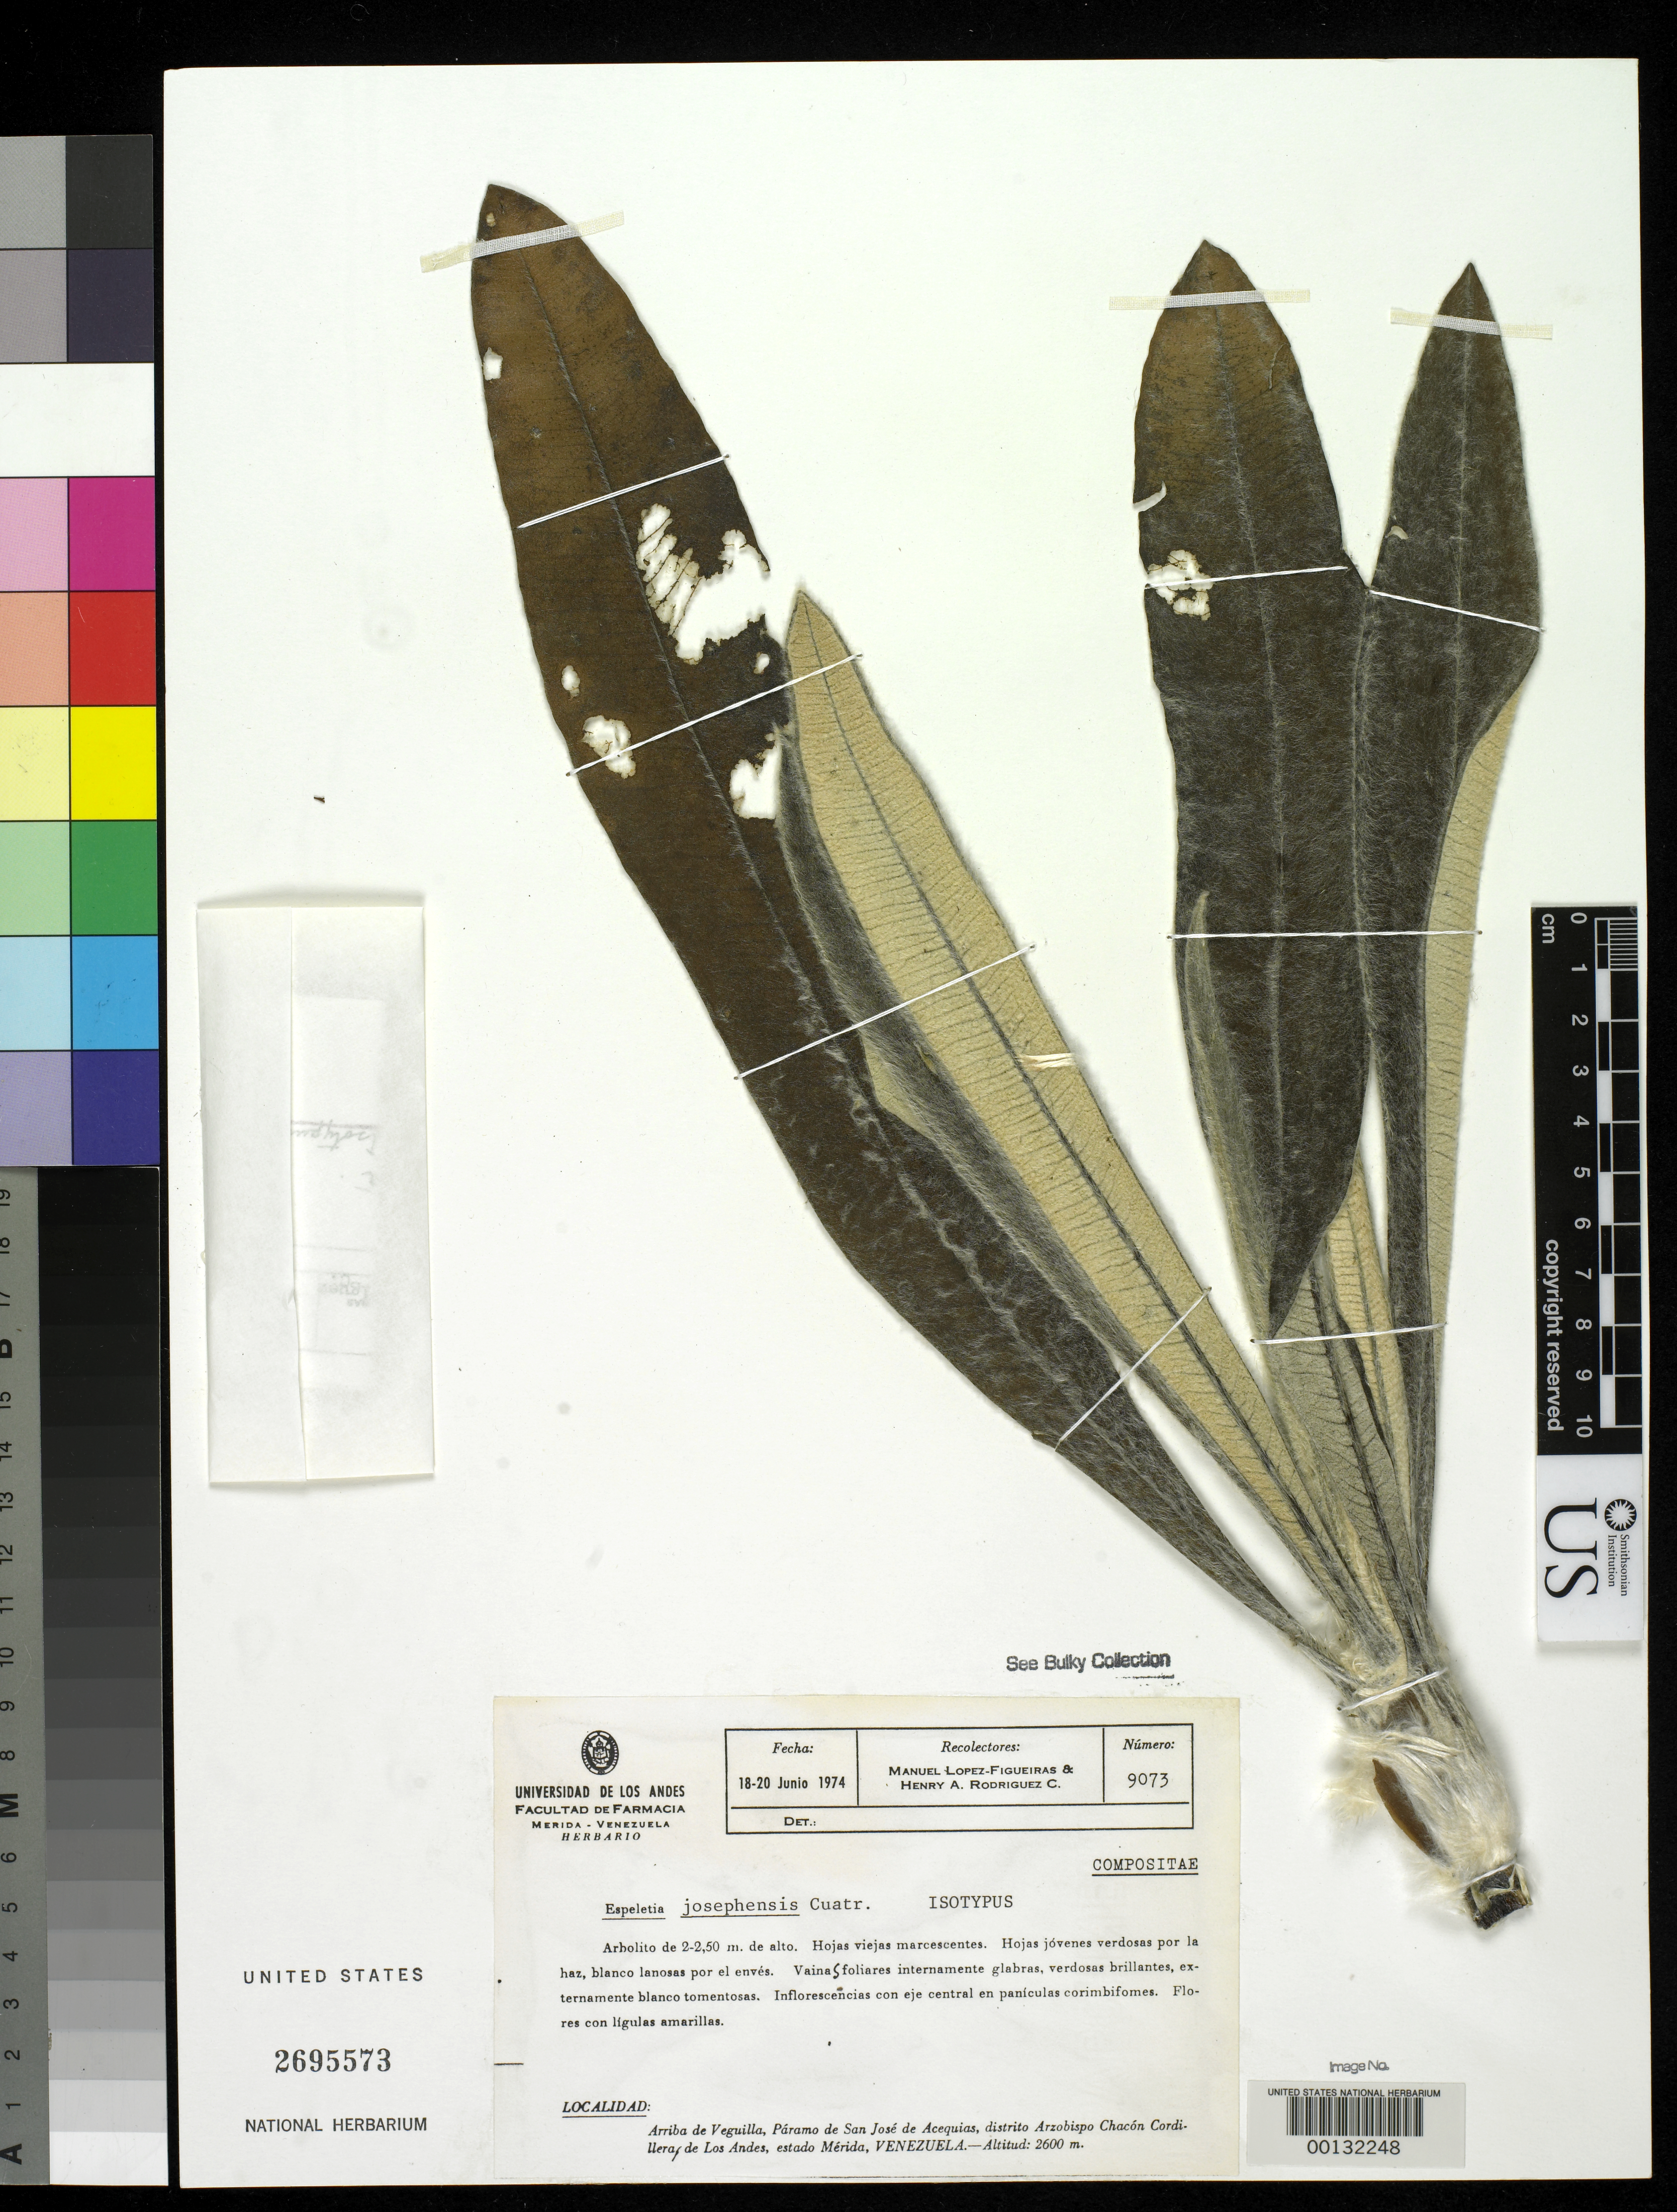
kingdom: Plantae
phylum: Tracheophyta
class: Magnoliopsida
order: Asterales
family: Asteraceae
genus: Espeletia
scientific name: Espeletia josephensis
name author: Cuatrec.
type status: Isotype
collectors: M. López Figueiras & H. A. Rodriguez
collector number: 9073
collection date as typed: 18 Jun 1974 to 20 Jun 1974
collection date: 1974-06-18/1974-06-20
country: Venezuela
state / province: Mérida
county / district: Arzobispo Chacón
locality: Arriba de Veguilla, Páramo de San Jose de Acequias.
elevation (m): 2600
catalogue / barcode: US 2695573